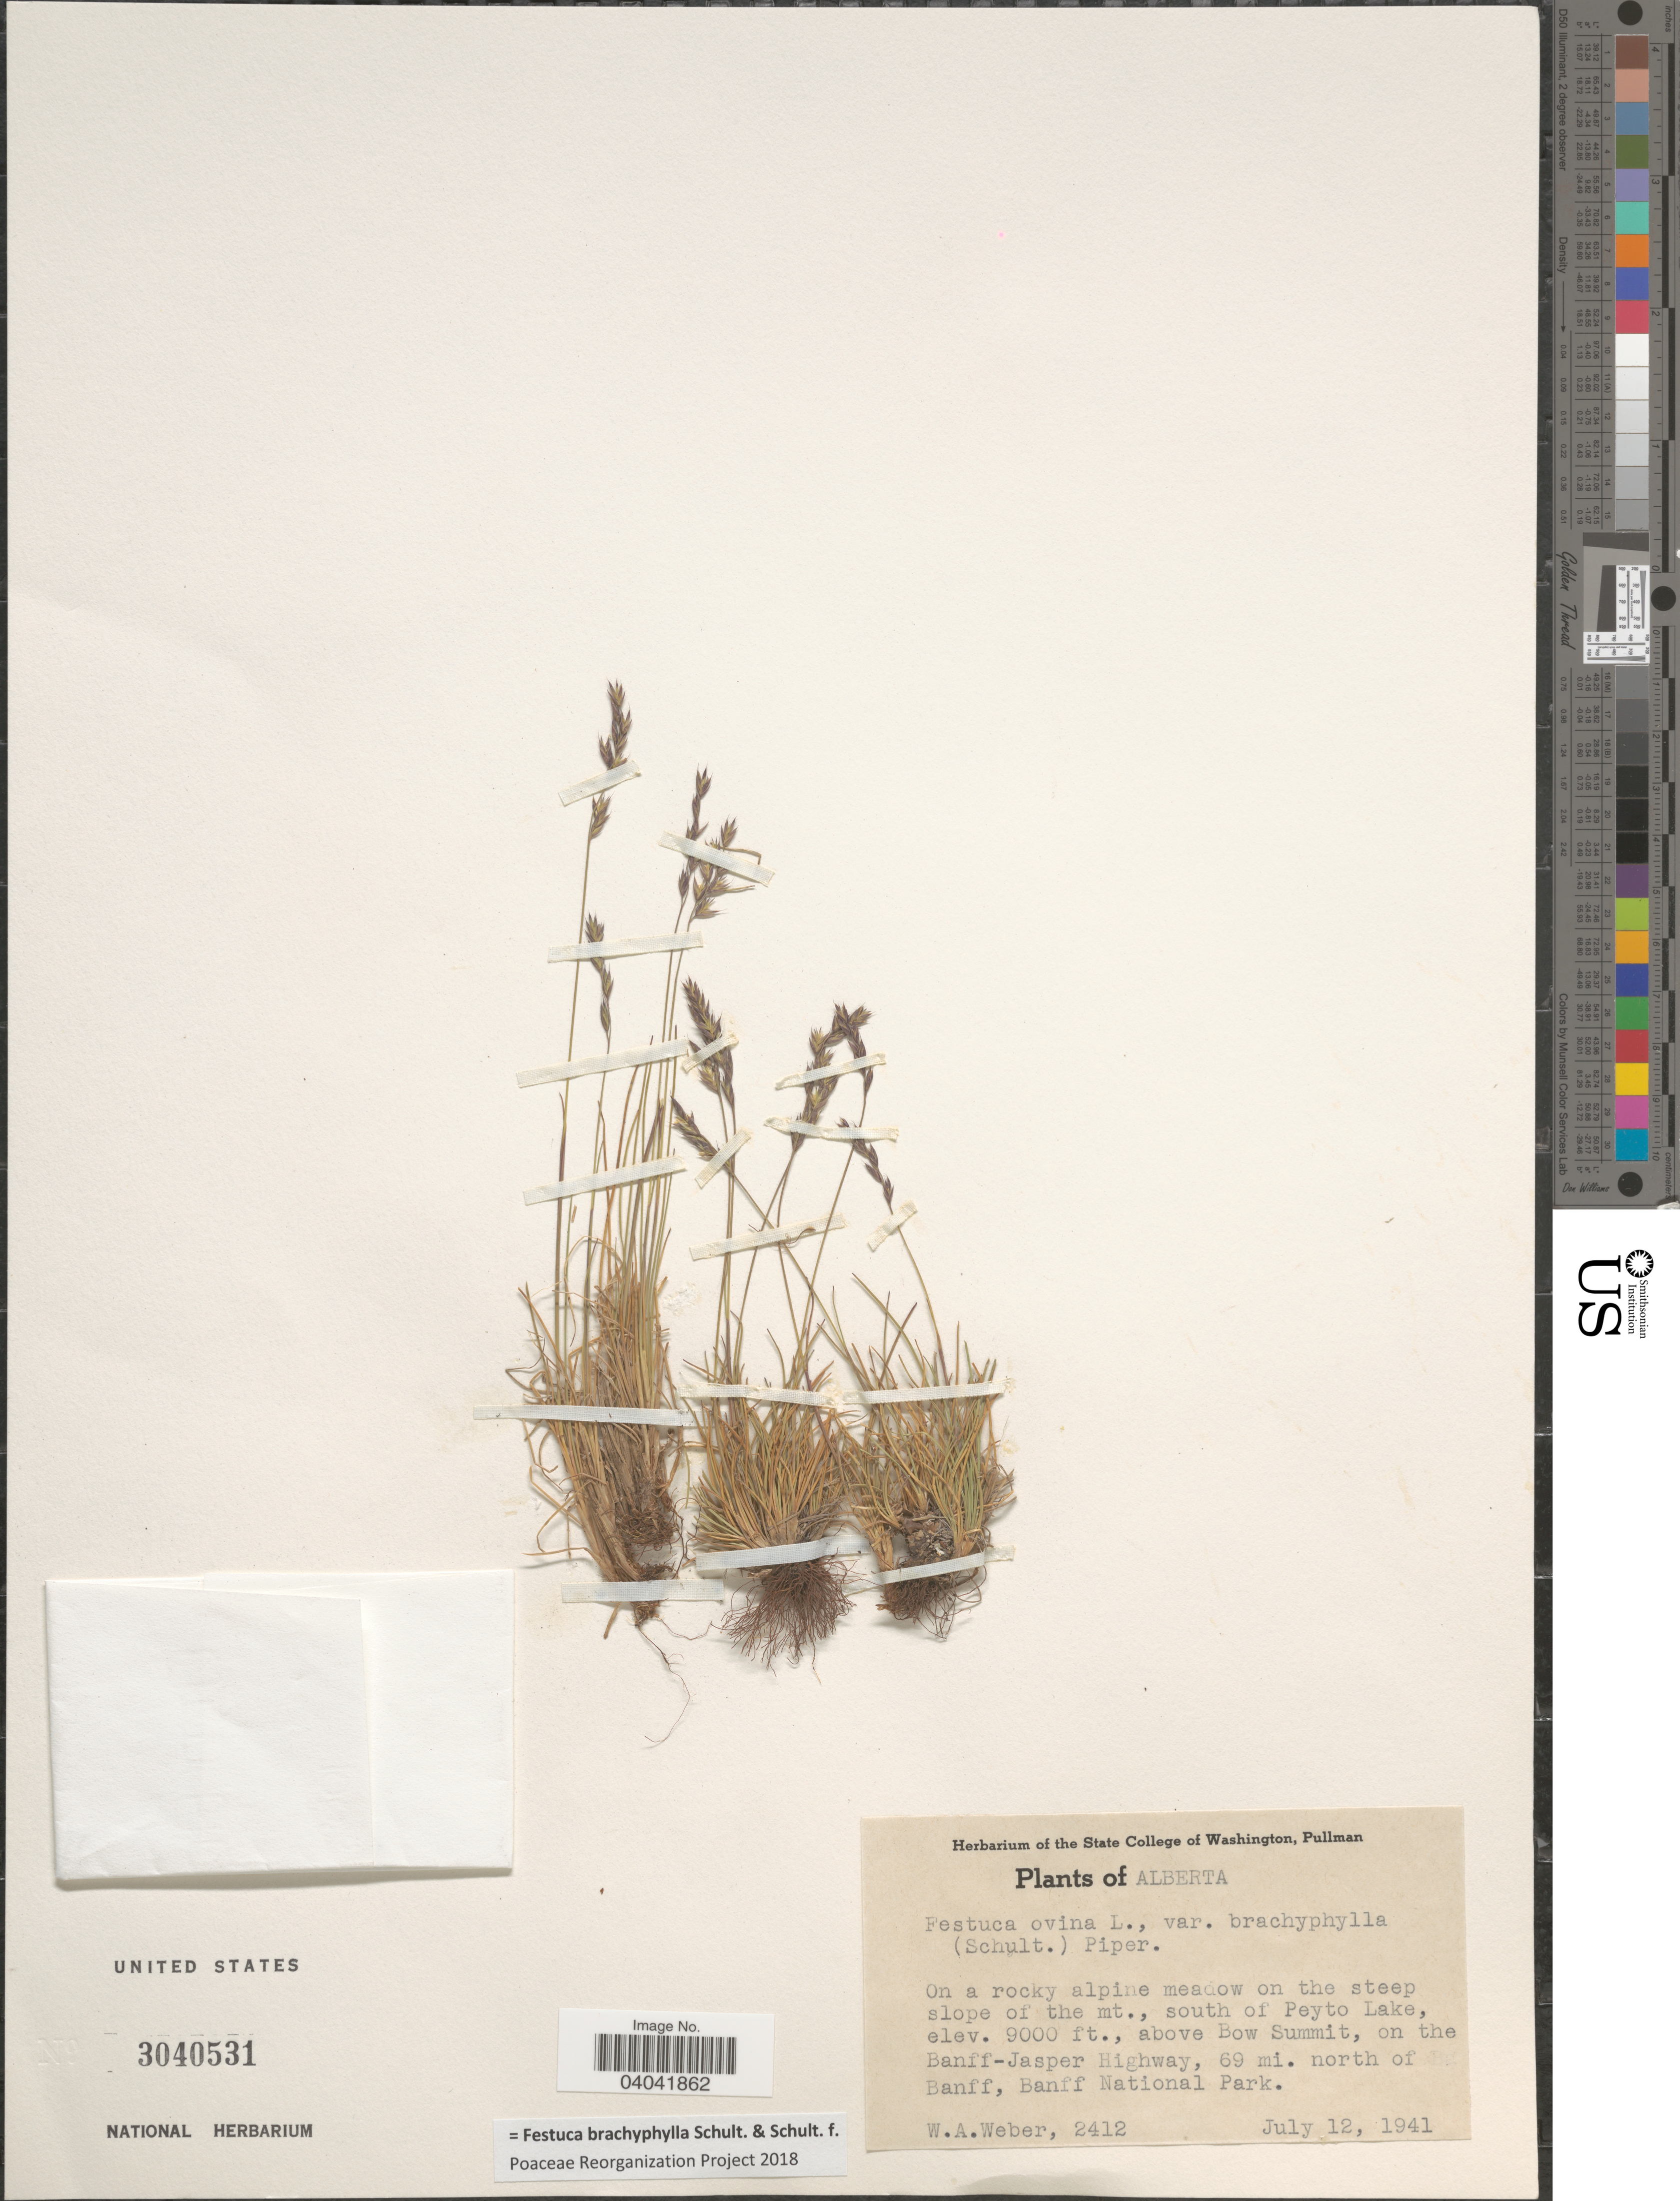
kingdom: Plantae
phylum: Tracheophyta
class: Liliopsida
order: Poales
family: Poaceae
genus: Festuca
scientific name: Festuca brachyphylla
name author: Schult. & Schult. f.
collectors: W. A. Weber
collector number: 2412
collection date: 1941-07-12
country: Canada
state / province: Alberta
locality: On the steep slope of the mt., south of Peyto Lake, above Bow Summit, on the Banff-Jasper Highway, 69 mi. north of Banff, Banff National Park.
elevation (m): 2743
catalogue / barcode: US 3040531